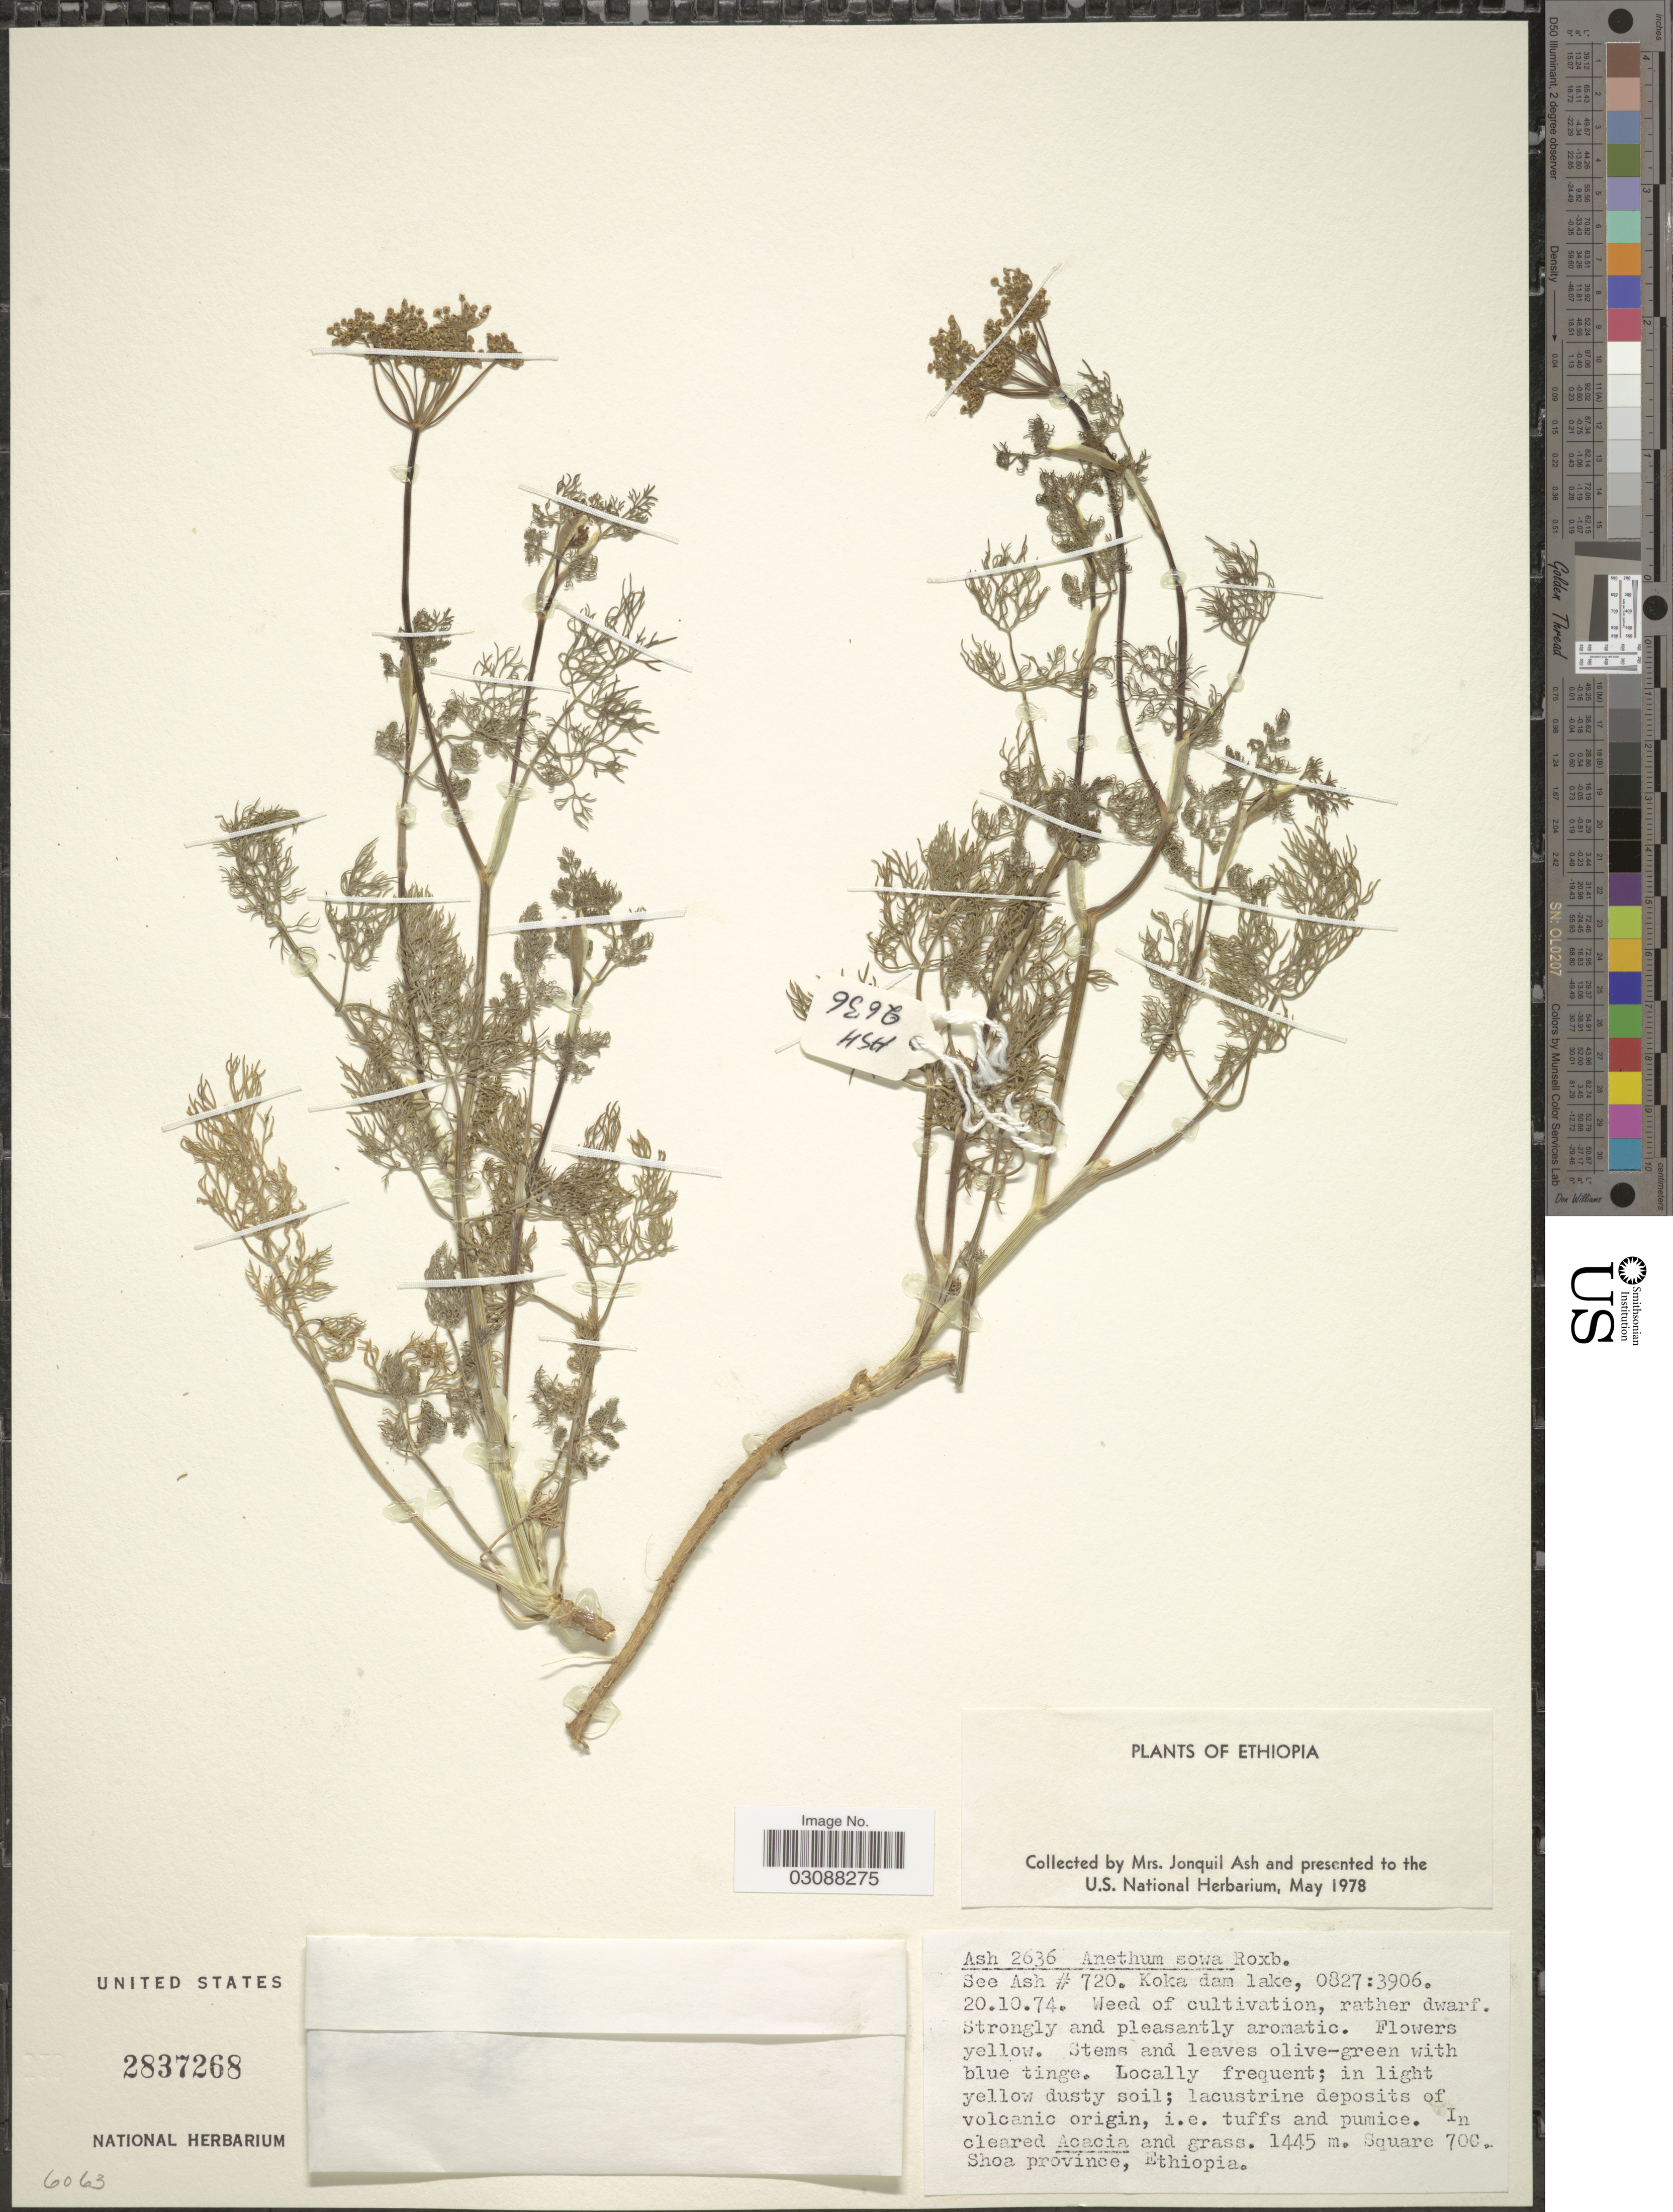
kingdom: Plantae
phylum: Tracheophyta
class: Magnoliopsida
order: Apiales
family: Apiaceae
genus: Anethum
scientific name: Anethum sowa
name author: Roxb. ex Fleming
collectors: J. Ash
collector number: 2636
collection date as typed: Transcribed d/m/y: 20/10/74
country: Ethiopia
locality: Koka dam lake, 0827:3906. Square 70C. Shoa province.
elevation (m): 1445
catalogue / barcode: US 2837268